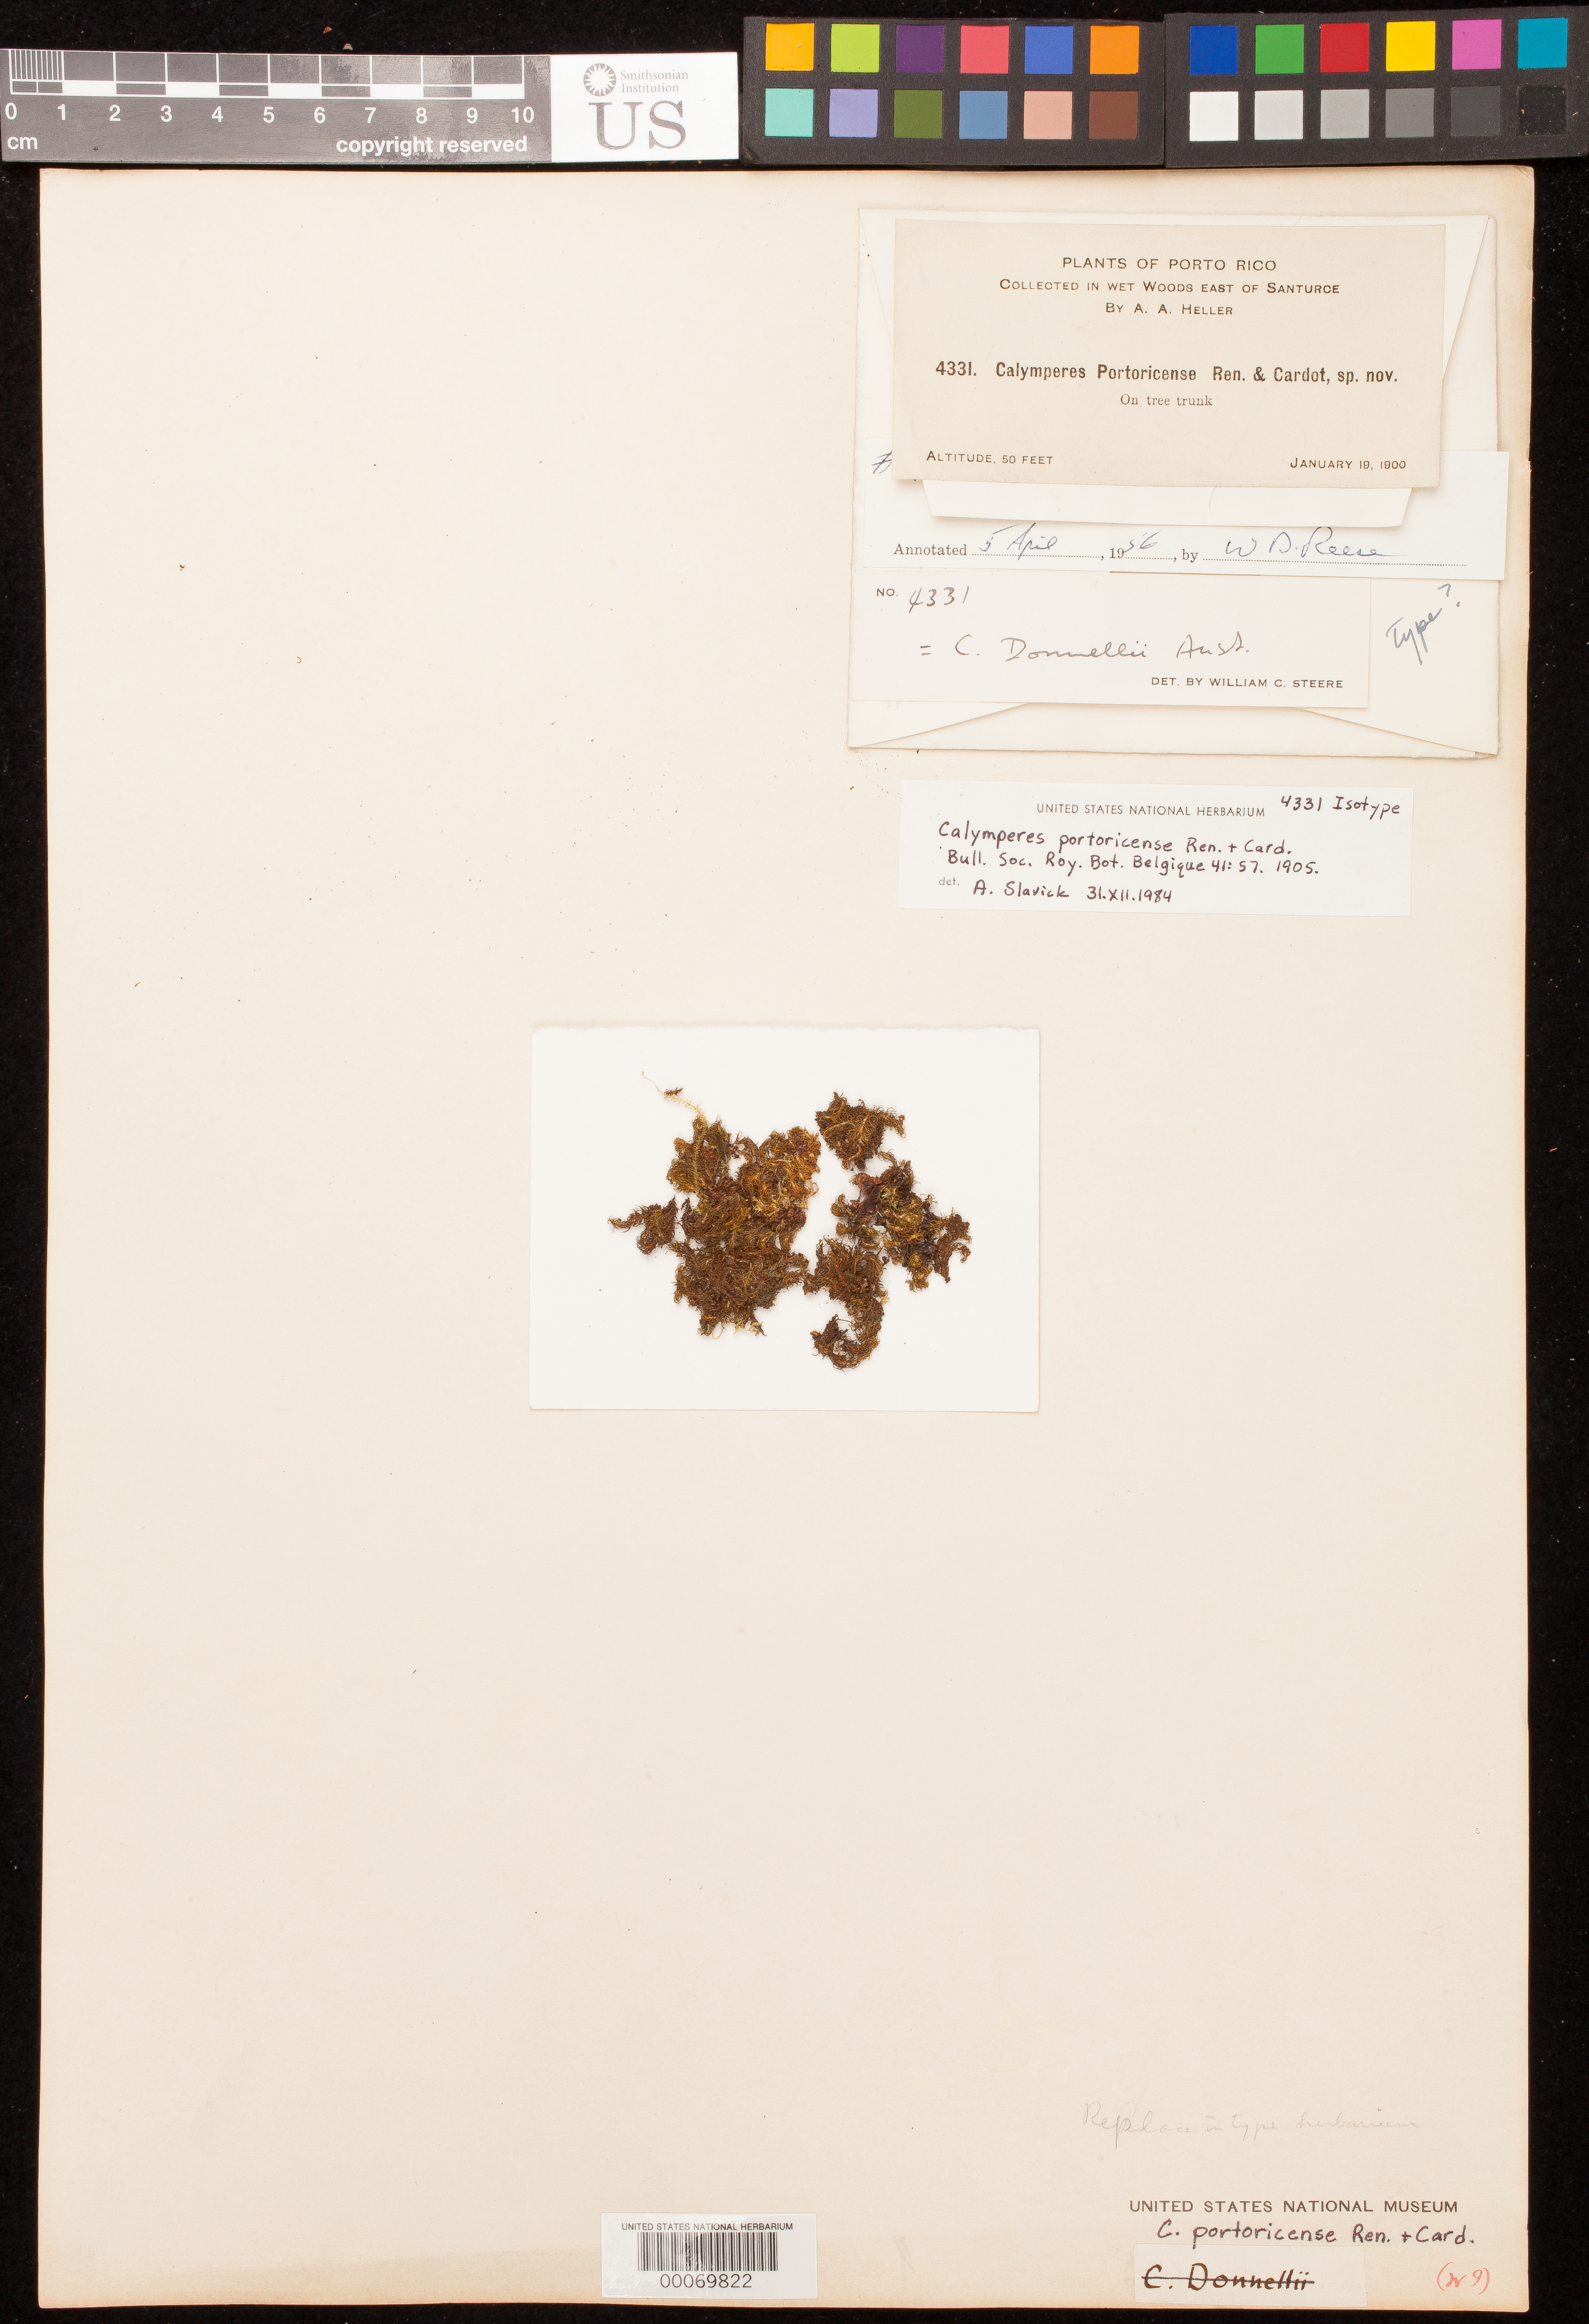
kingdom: Plantae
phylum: Bryophyta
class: Bryopsida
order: Dicranales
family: Calymperaceae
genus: Calymperes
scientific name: Calymperes portoricense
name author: Renauld & Cardot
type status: Type Collection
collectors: A. A. Heller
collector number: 4331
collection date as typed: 19 Jan 1900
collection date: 1900-01-19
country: Puerto Rico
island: Greater Antilles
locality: E of Santurce.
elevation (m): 15